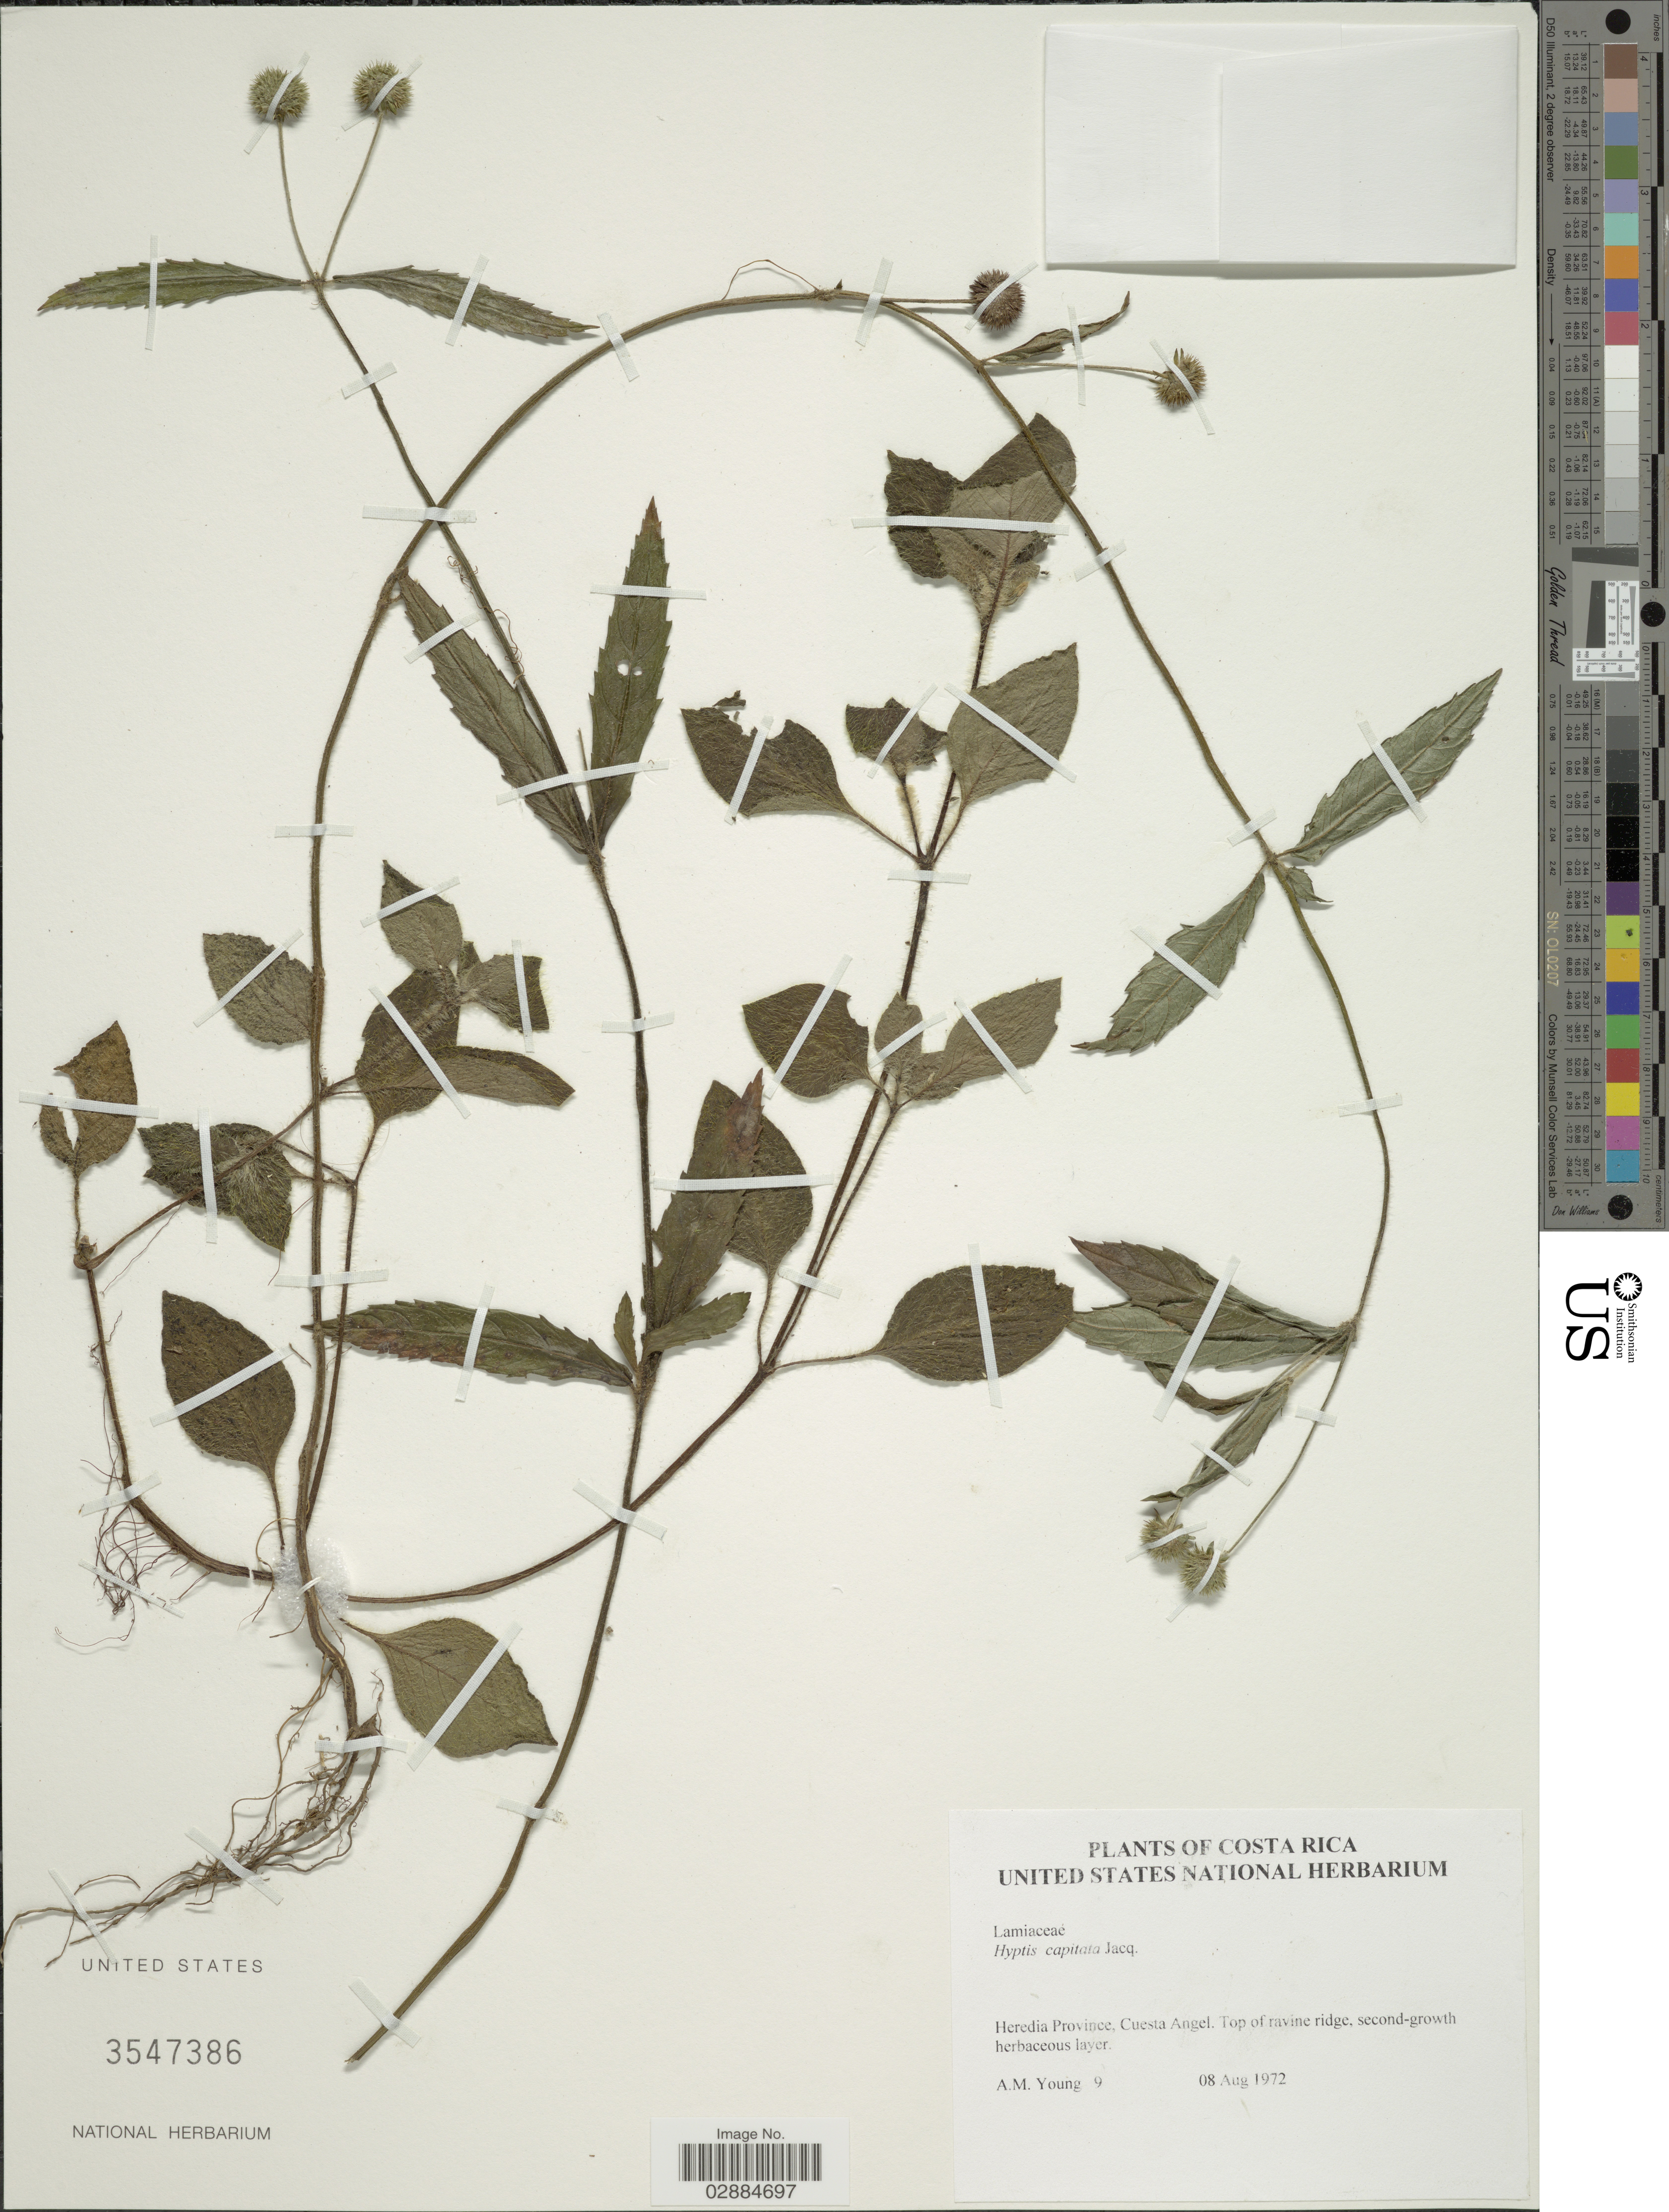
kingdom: Plantae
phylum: Tracheophyta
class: Magnoliopsida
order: Lamiales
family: Lamiaceae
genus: Hyptis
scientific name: Hyptis capitata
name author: Jacq.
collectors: A. Young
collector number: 9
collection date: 1972-08-08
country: Costa Rica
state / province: Heredia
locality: Cuesta Angel, Top of ravin ridge.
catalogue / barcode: US 3547386